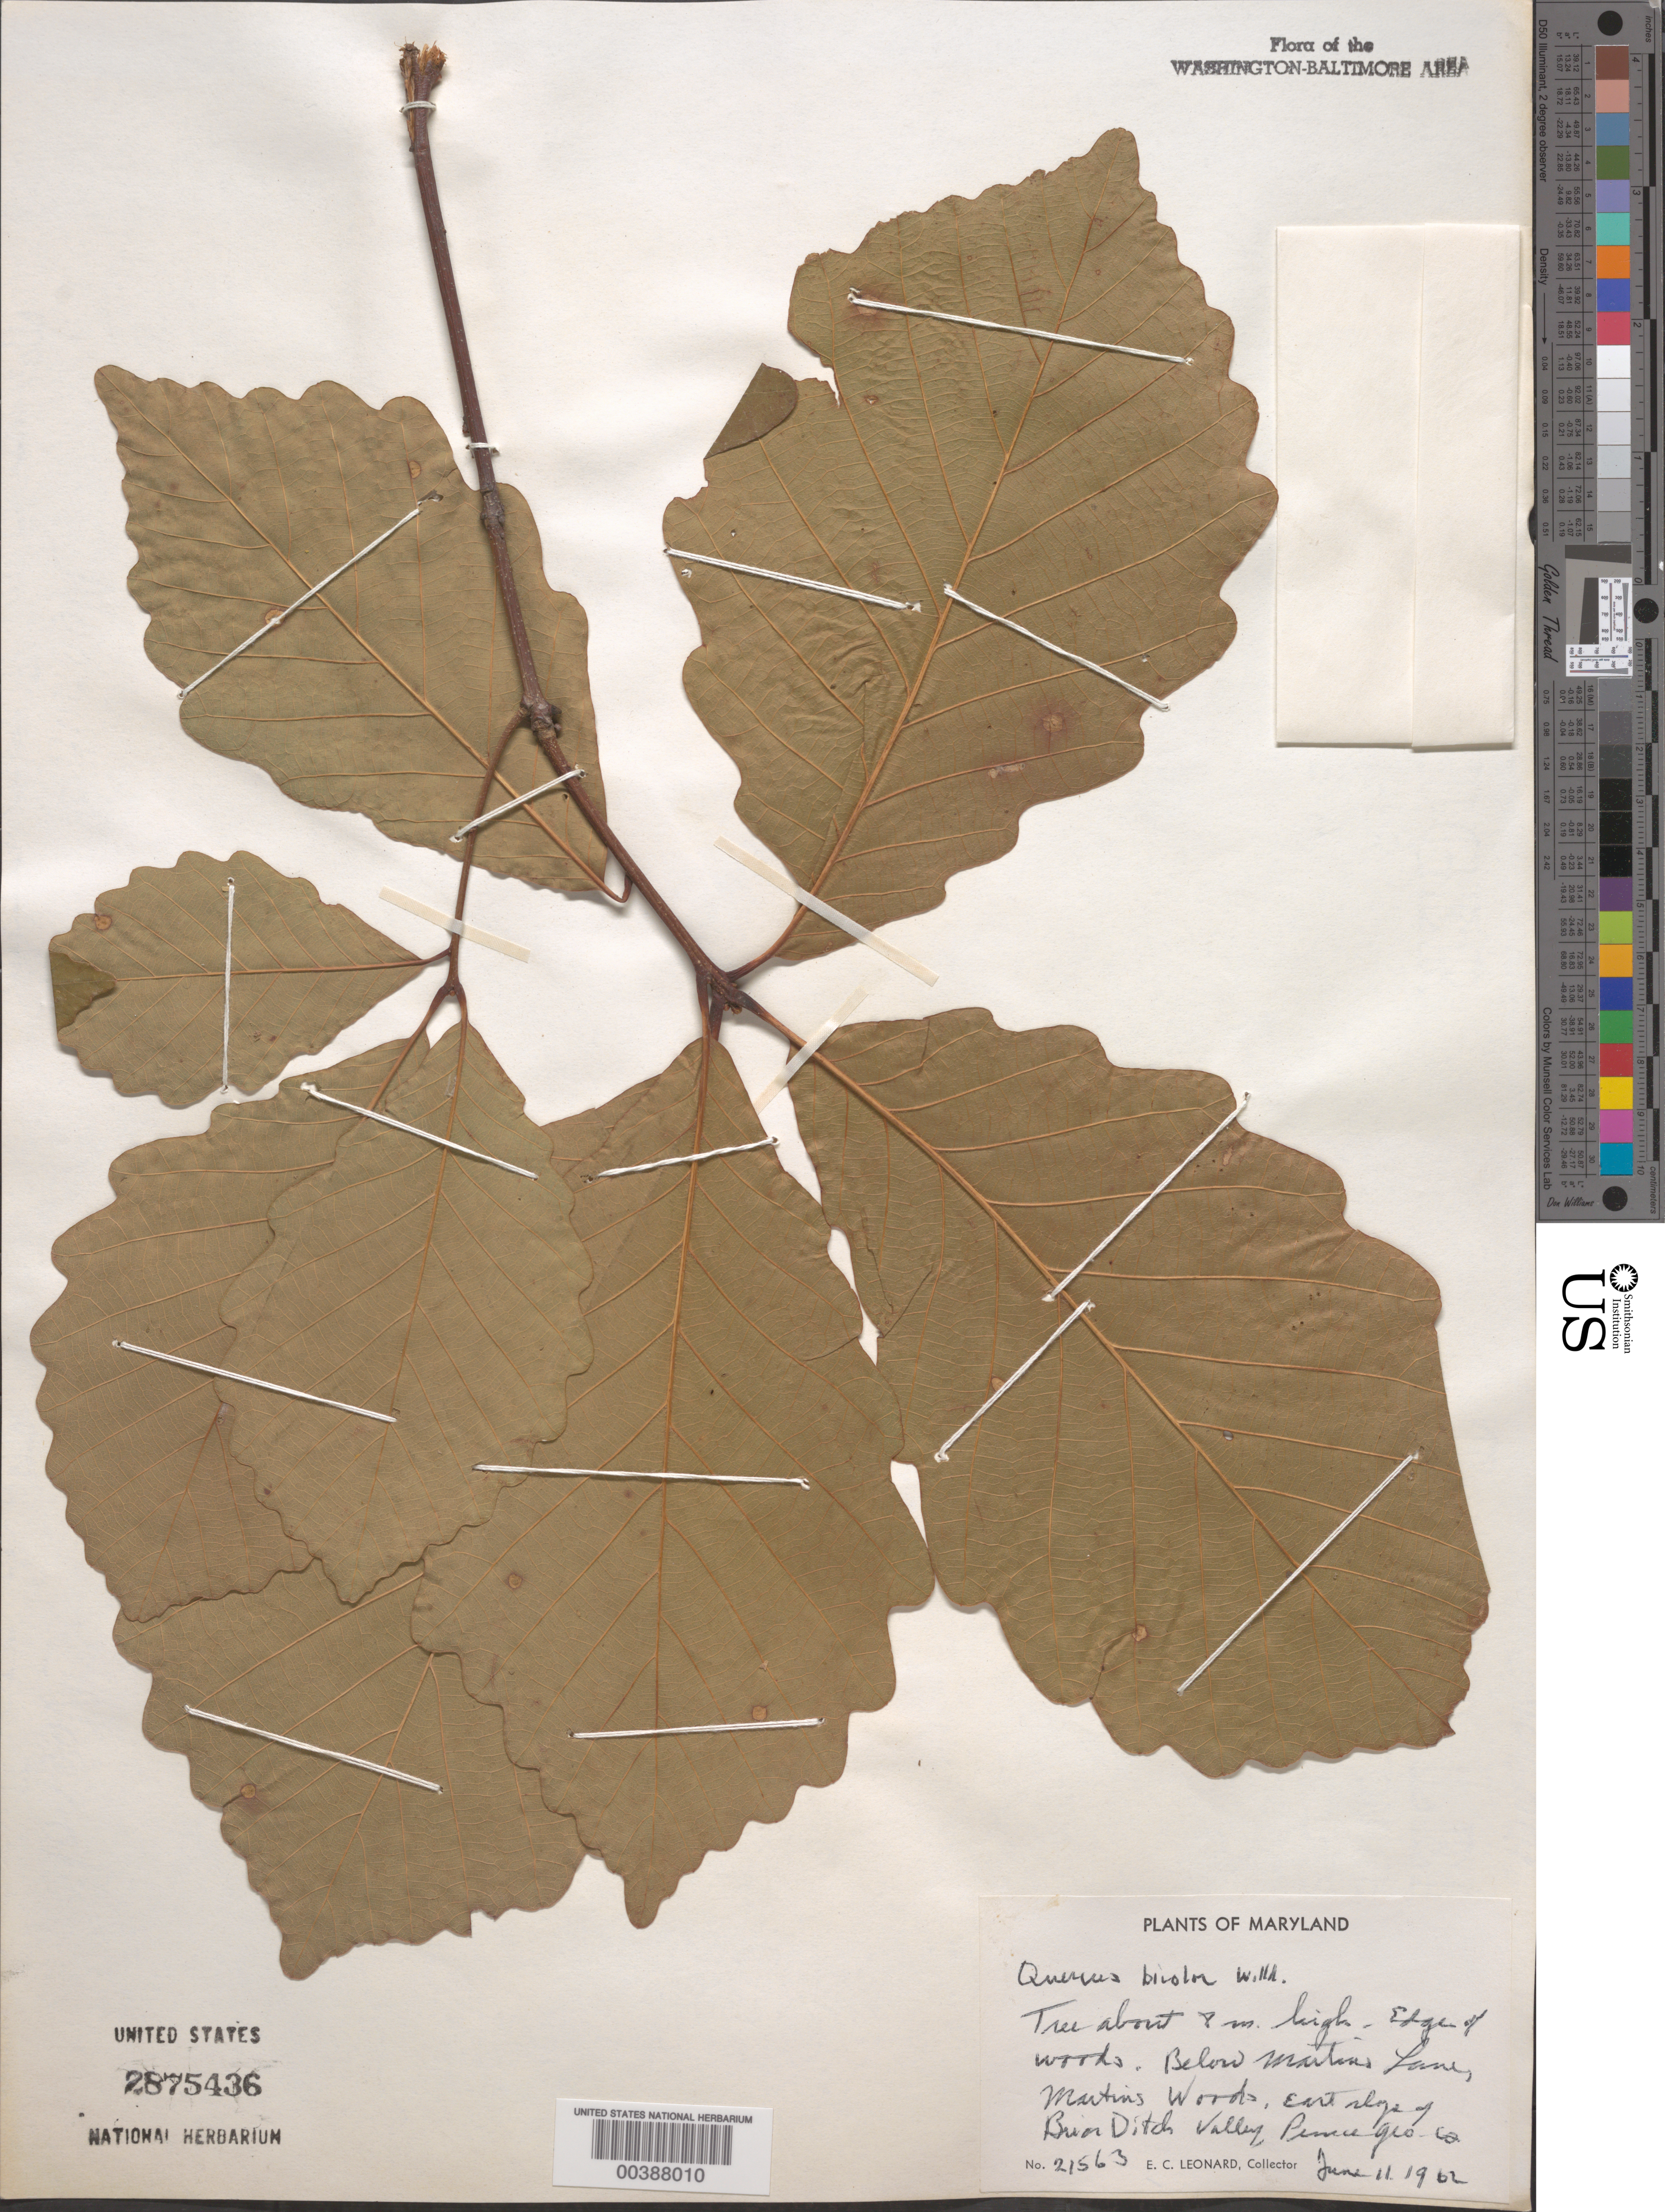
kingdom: Plantae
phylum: Tracheophyta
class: Magnoliopsida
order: Fagales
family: Fagaceae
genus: Quercus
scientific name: Quercus bicolor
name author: Willd.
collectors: E. C. Leonard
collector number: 21563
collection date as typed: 11 Jun 1962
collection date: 1962-06-11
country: United States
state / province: Maryland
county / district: Prince George's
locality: Below Martins Lane, Briar Ditch Valley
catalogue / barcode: US 2875436